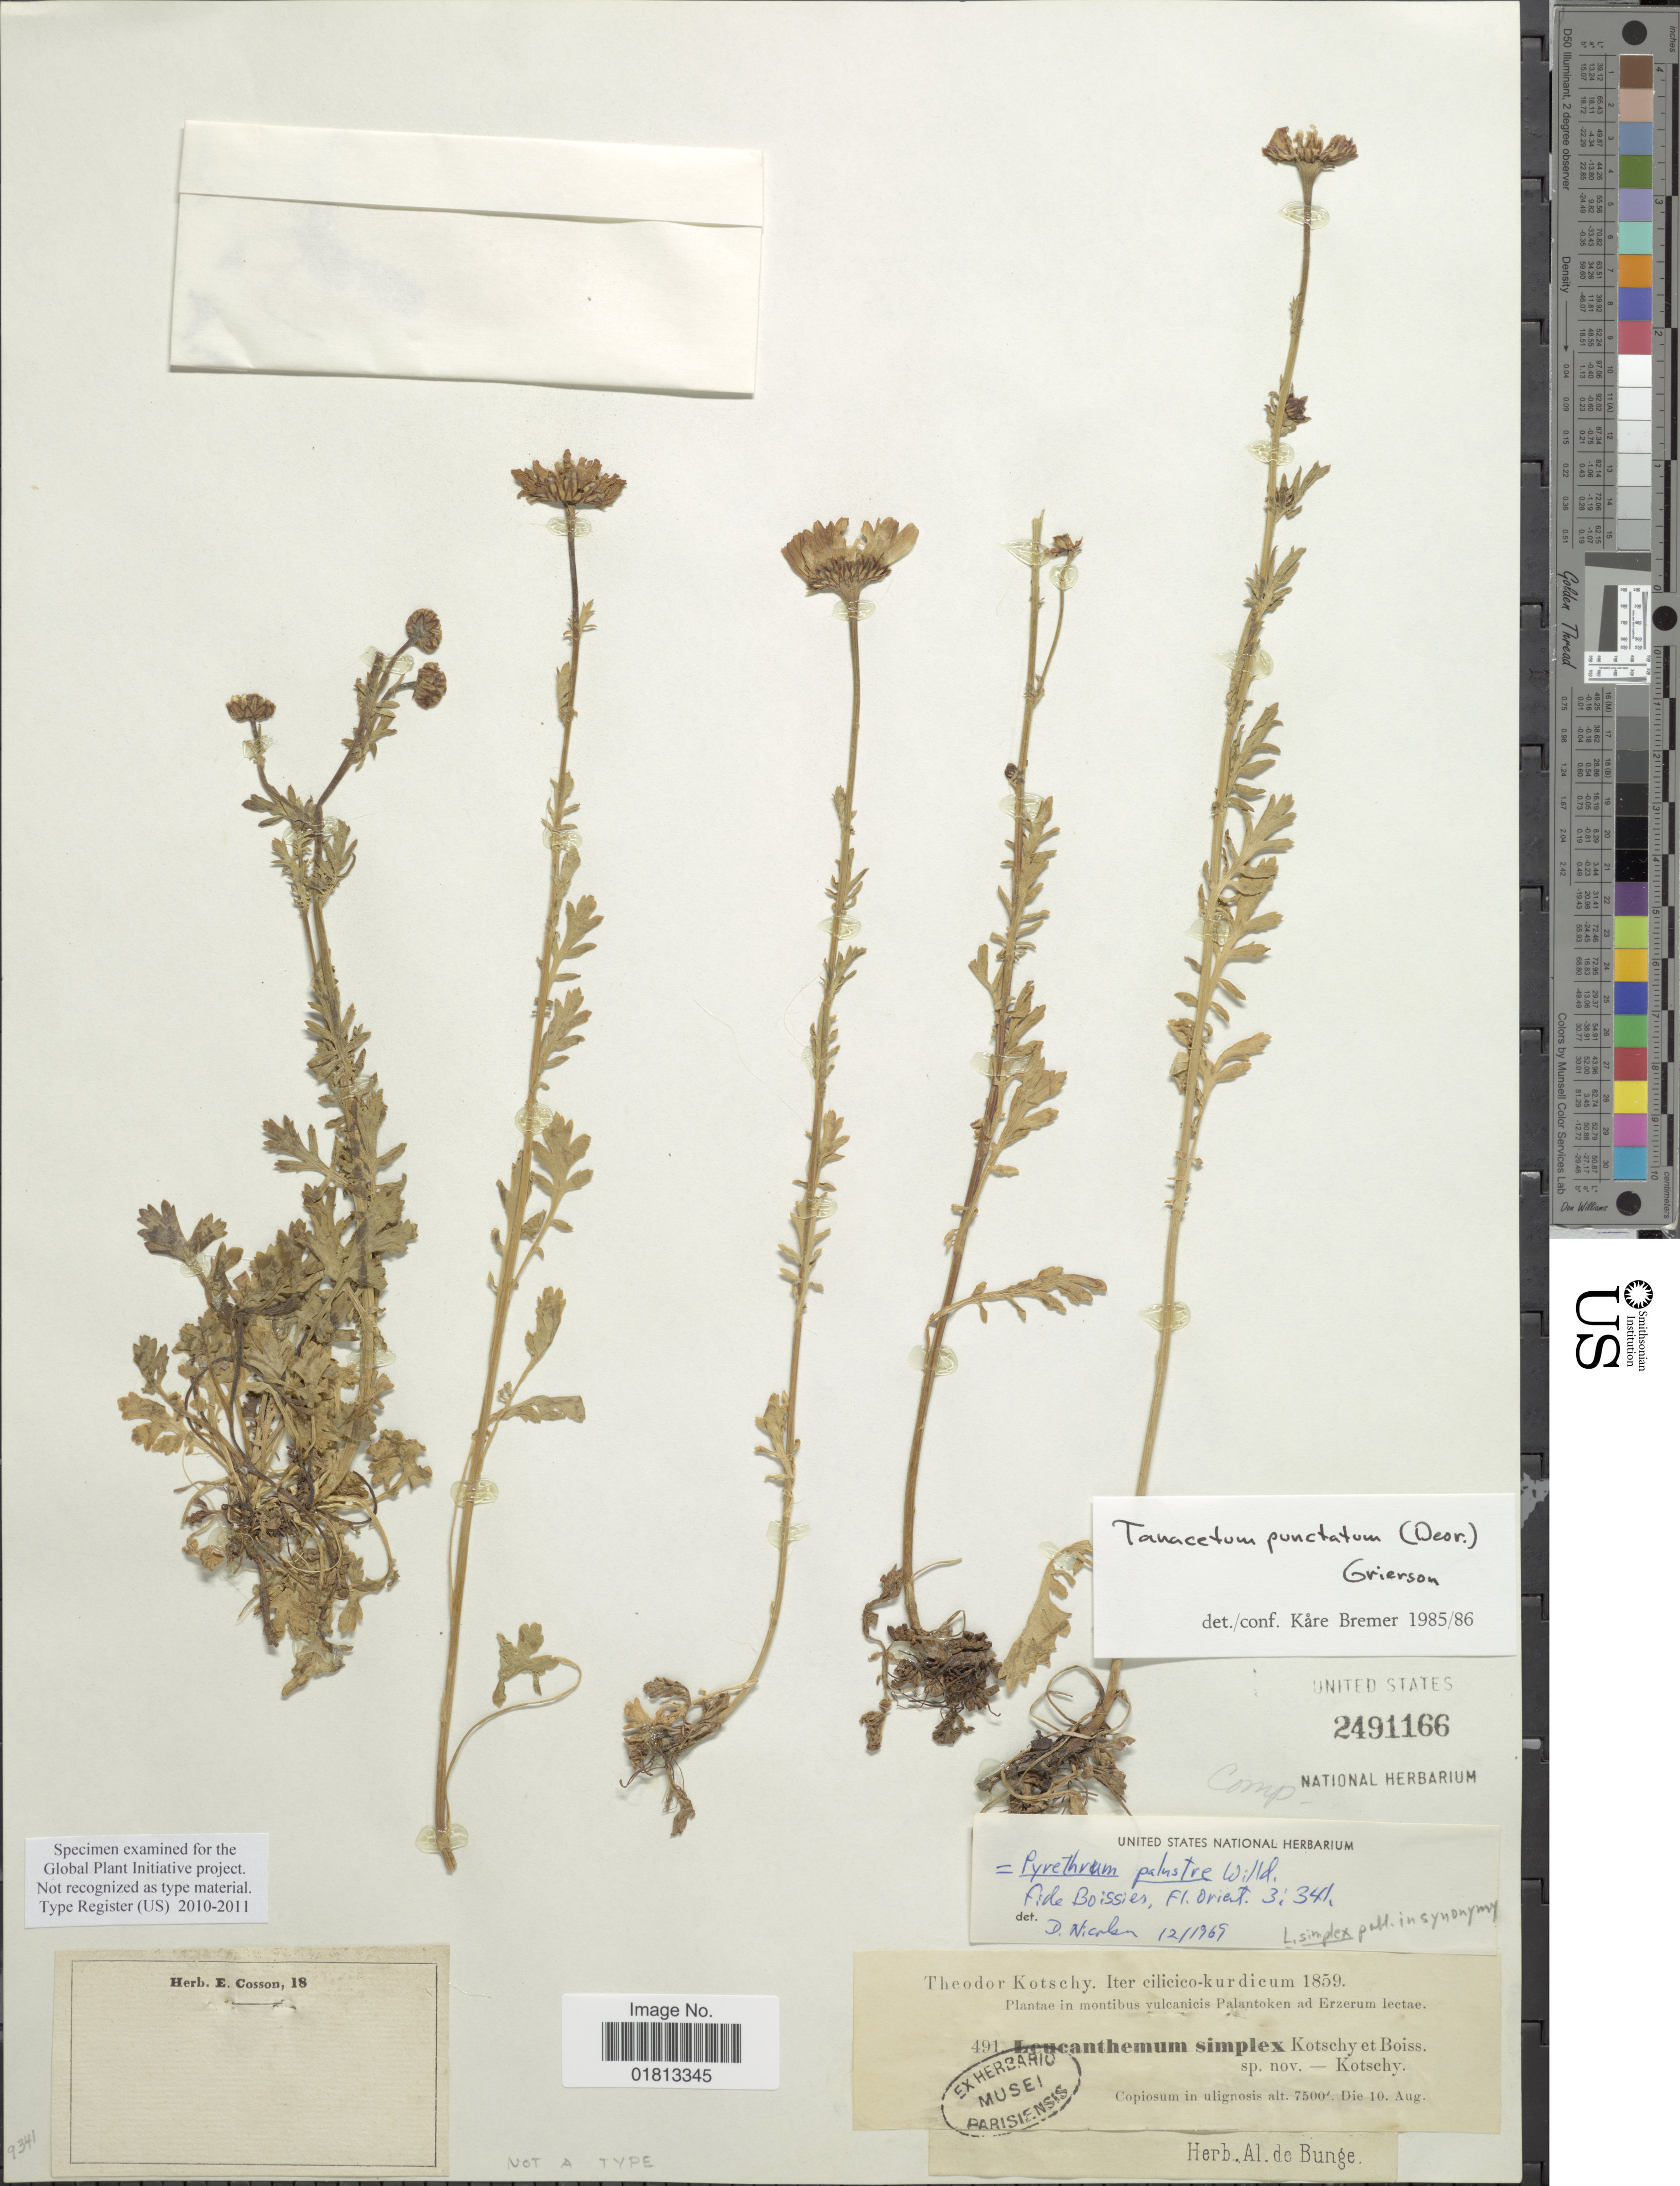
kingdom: Plantae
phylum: Tracheophyta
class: Magnoliopsida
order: Asterales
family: Asteraceae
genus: Tanacetum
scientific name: Tanacetum punctatum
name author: (Desr.) Grierson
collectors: K. G. Kotschy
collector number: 491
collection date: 1859-08-10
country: Turkey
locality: Iter cilicico-kurdicum, In montibus vulcanicis Palantoken ad Erzerum lectea, Copiosum in ulignosis [interpreted]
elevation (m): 2286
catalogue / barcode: US 2491166